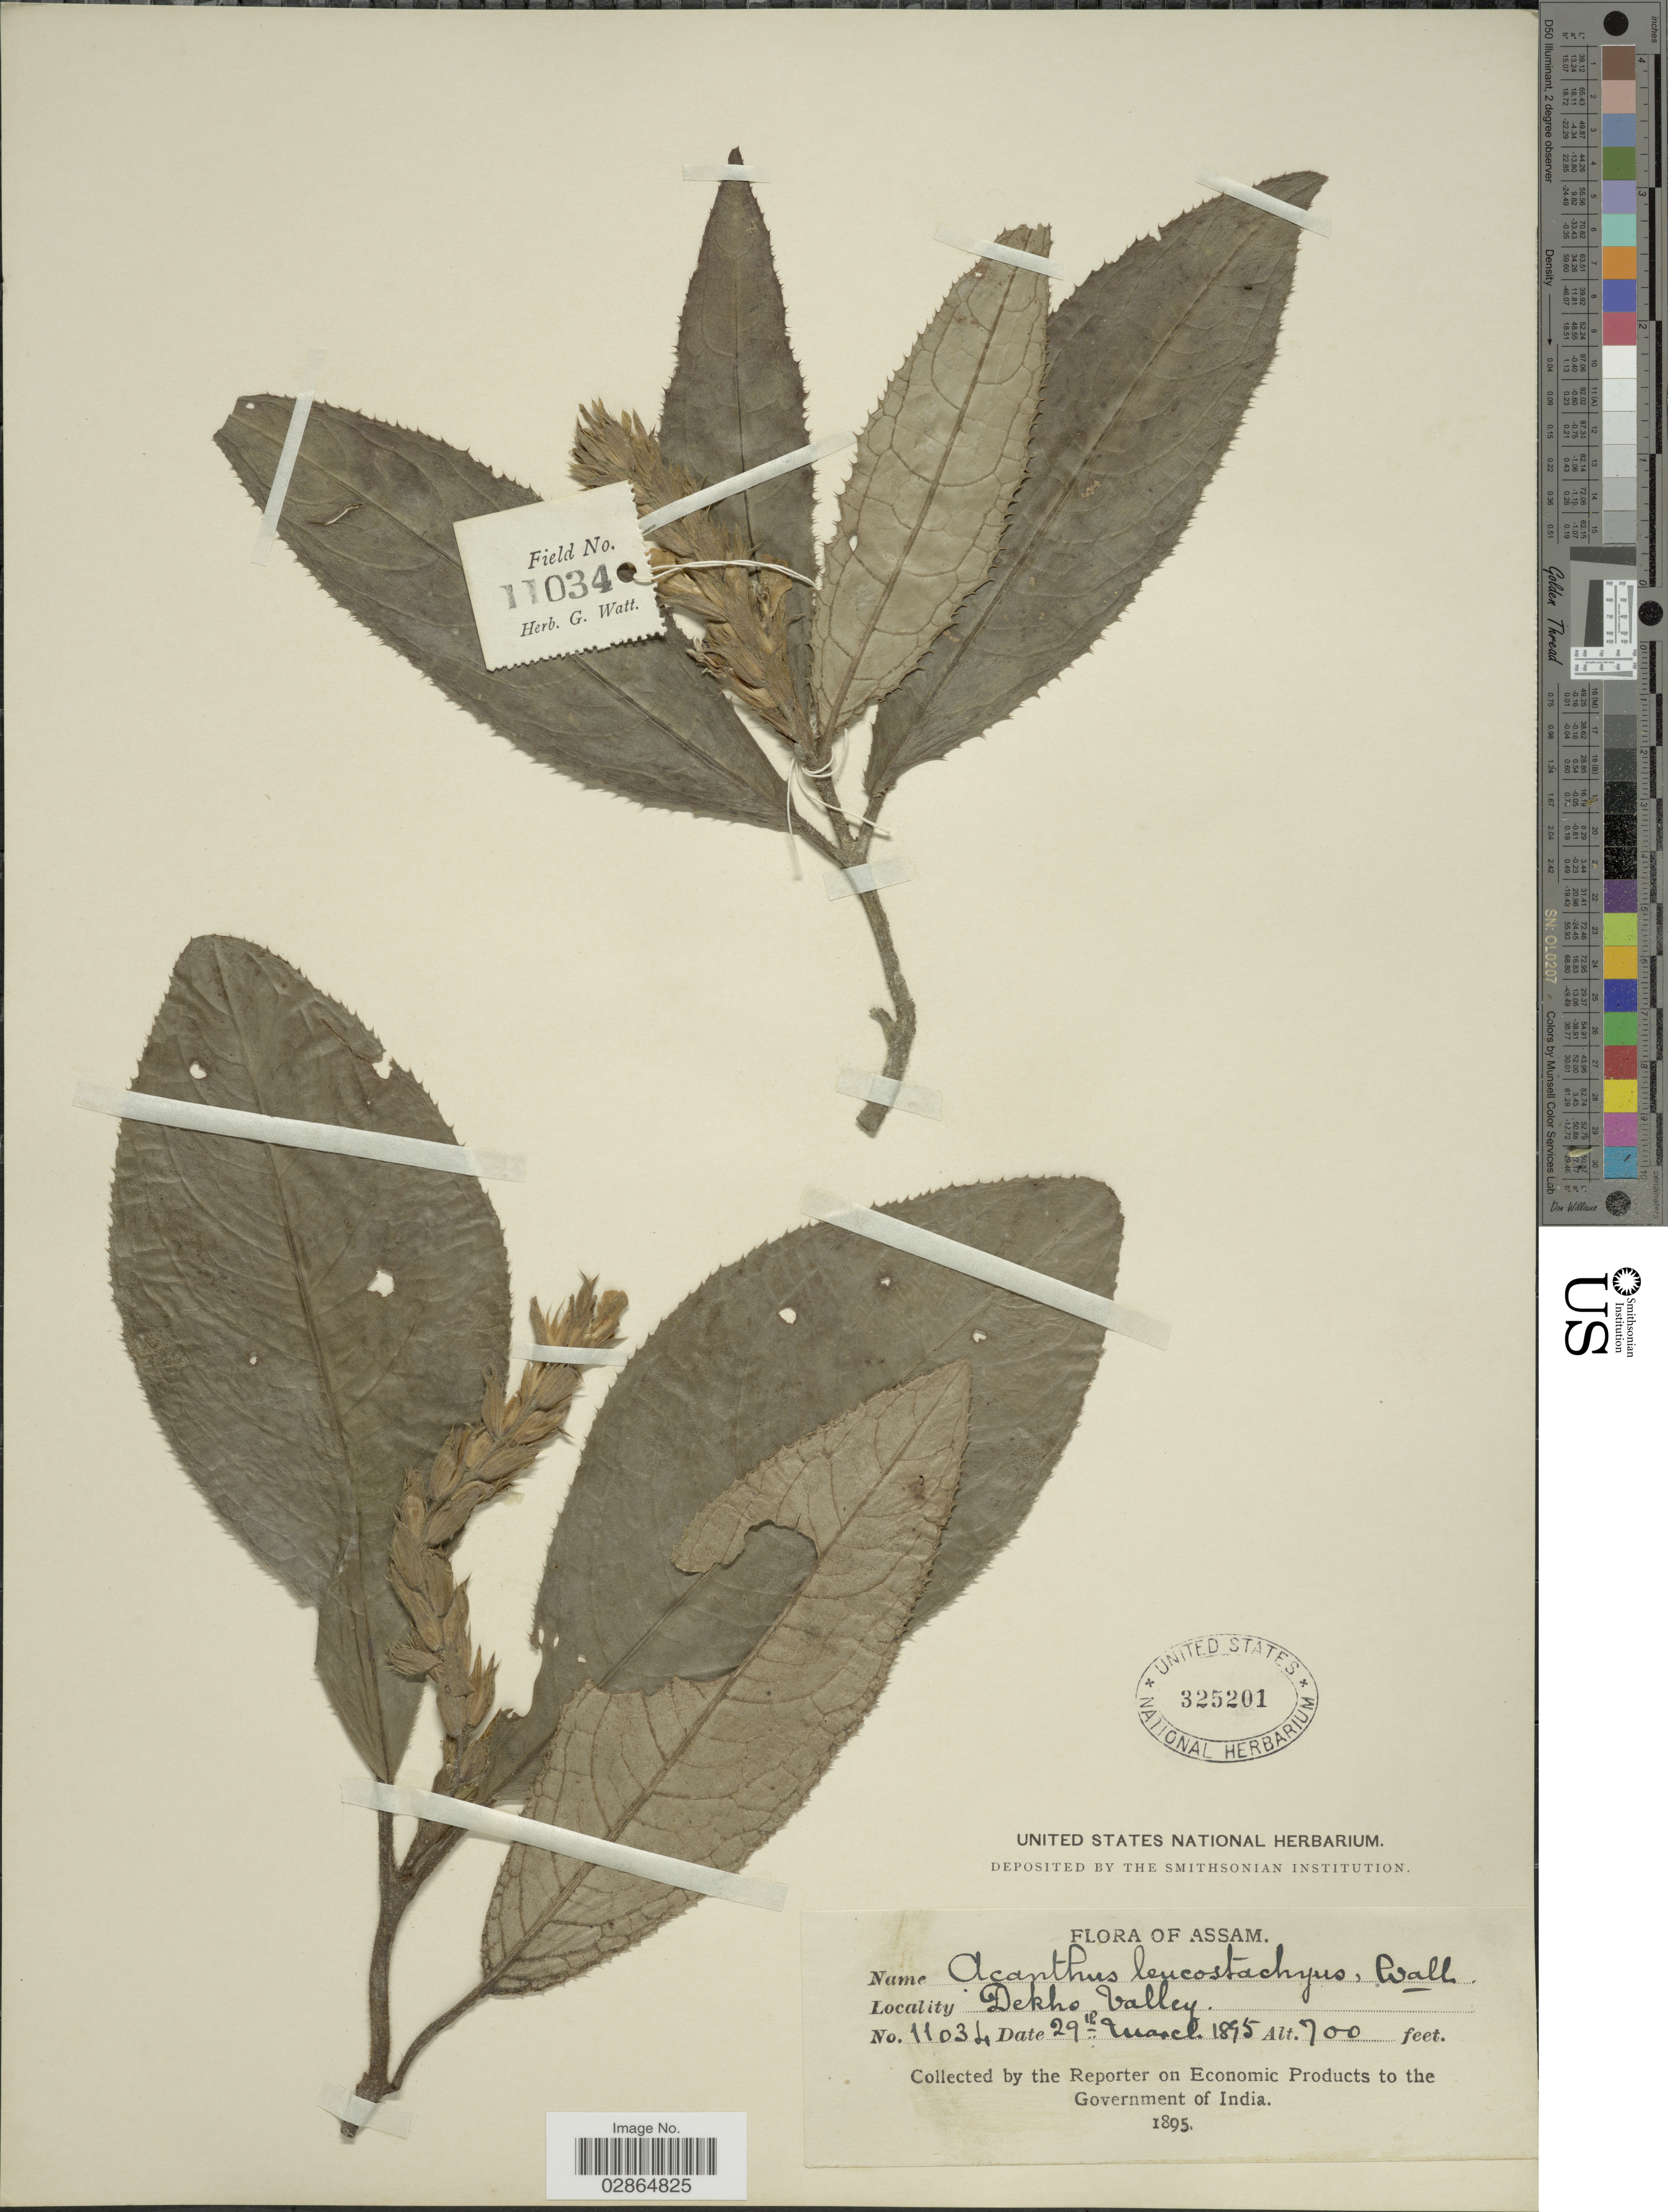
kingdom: Plantae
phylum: Tracheophyta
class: Magnoliopsida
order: Lamiales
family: Acanthaceae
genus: Acanthus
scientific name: Acanthus leucostachyus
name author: Wall.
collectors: Reporter on Economic Products to the Government of India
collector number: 11034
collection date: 1895-03-29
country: India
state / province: Assam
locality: Dekho Valley.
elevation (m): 213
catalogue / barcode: US 325201